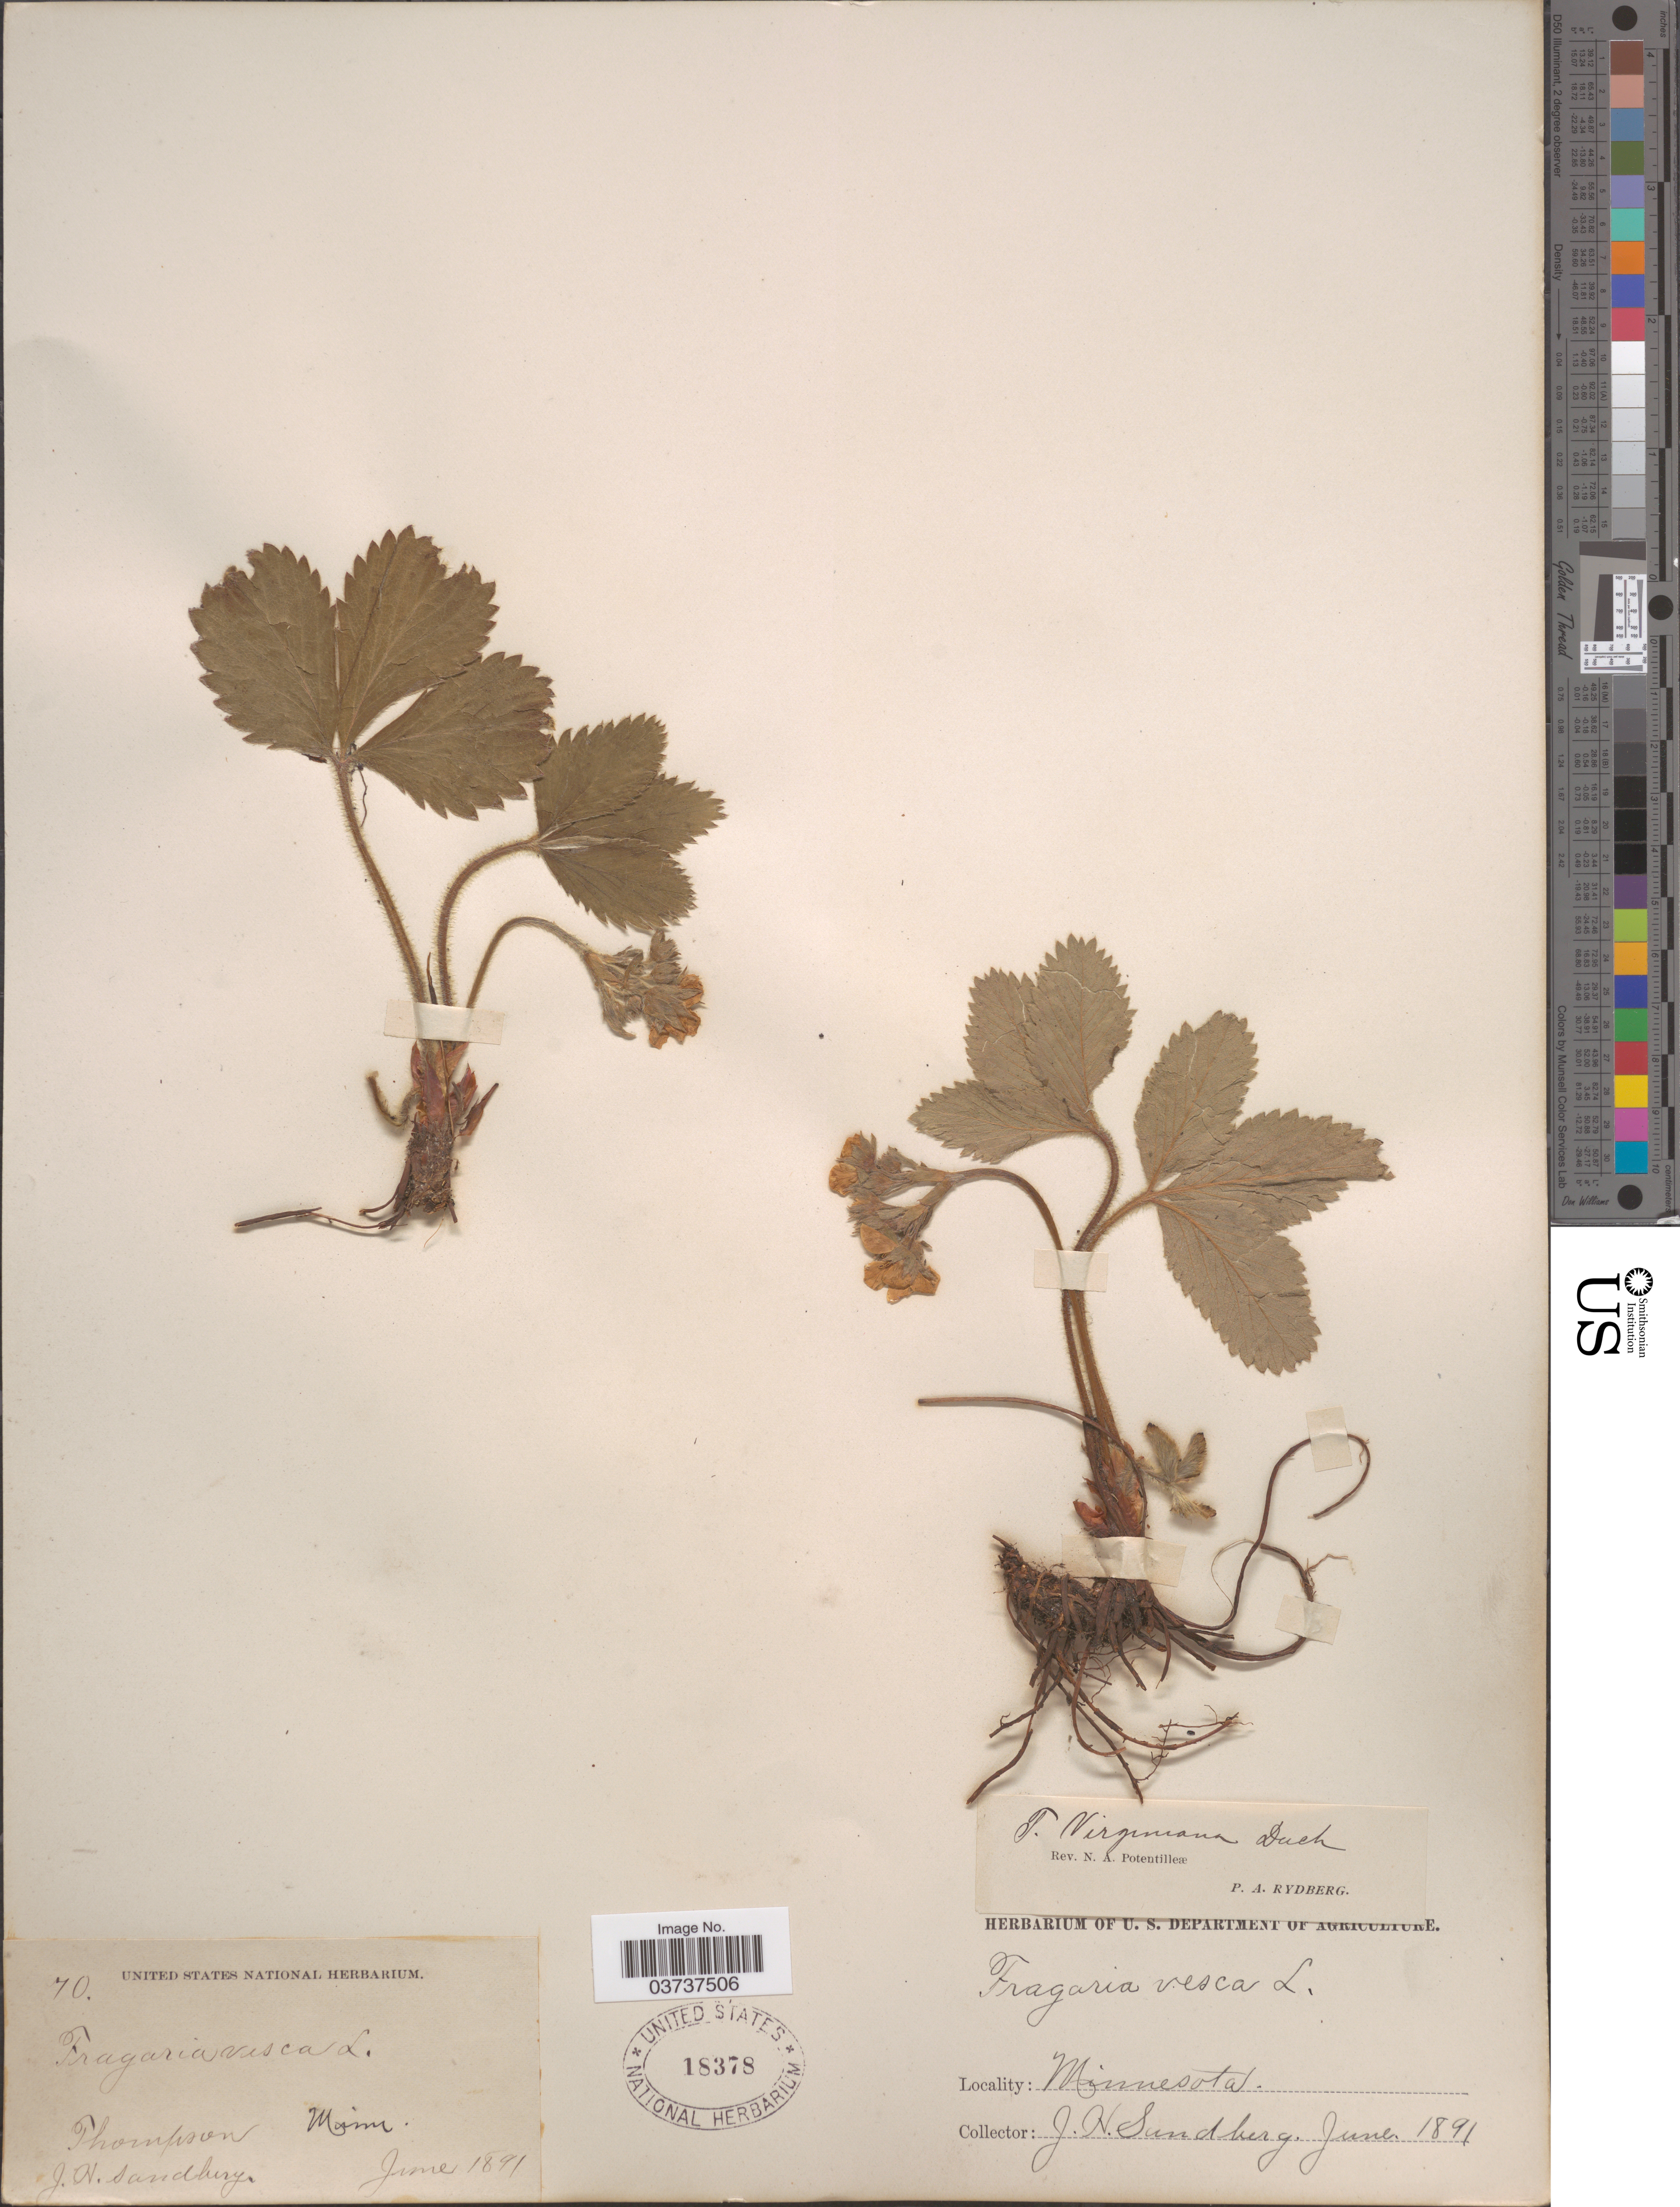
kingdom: Plantae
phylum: Tracheophyta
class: Magnoliopsida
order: Rosales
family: Rosaceae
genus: Fragaria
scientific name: Fragaria virginiana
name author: Mill.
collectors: J. H. Sandberg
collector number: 70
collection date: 1891-06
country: United States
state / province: Minnesota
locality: Thompson.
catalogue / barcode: US 18378